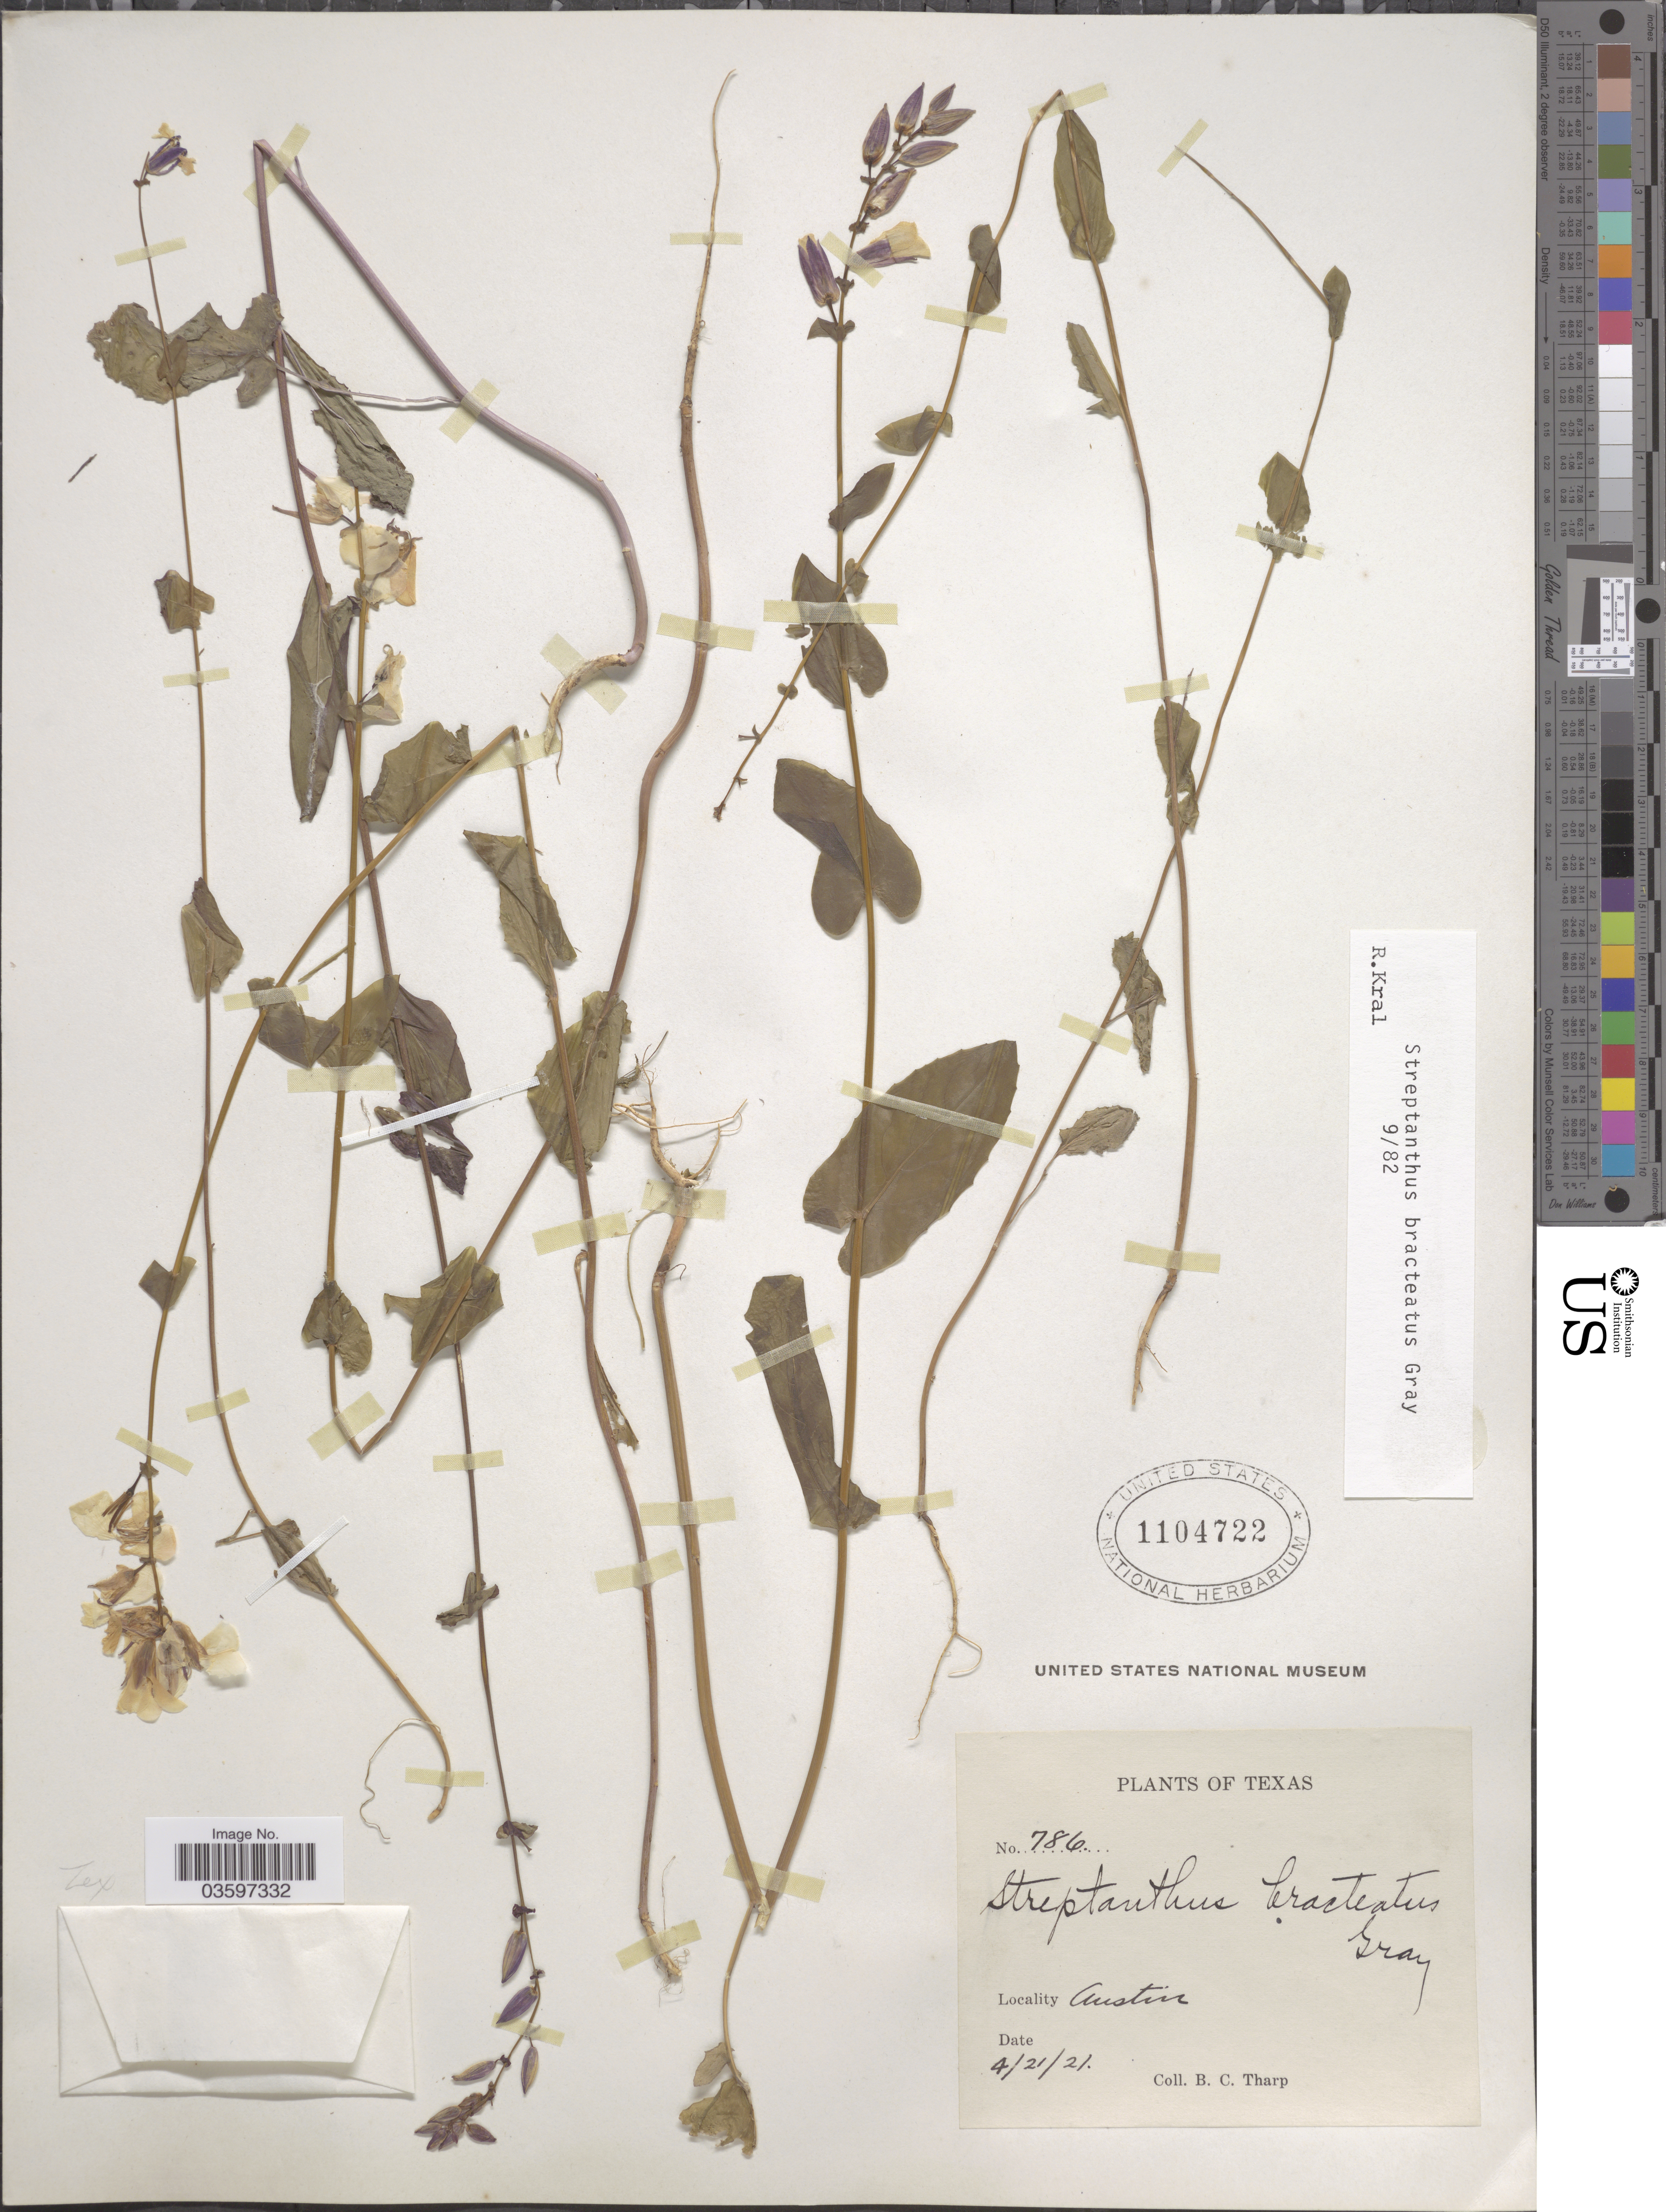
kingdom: Plantae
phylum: Tracheophyta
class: Magnoliopsida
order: Brassicales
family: Brassicaceae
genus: Streptanthus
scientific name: Streptanthus bracteatus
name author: A. Gray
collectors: B. C. Tharp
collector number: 786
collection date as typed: Transcribed d/m/y: 21/4/21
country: United States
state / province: Texas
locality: Austin.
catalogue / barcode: US 1104722